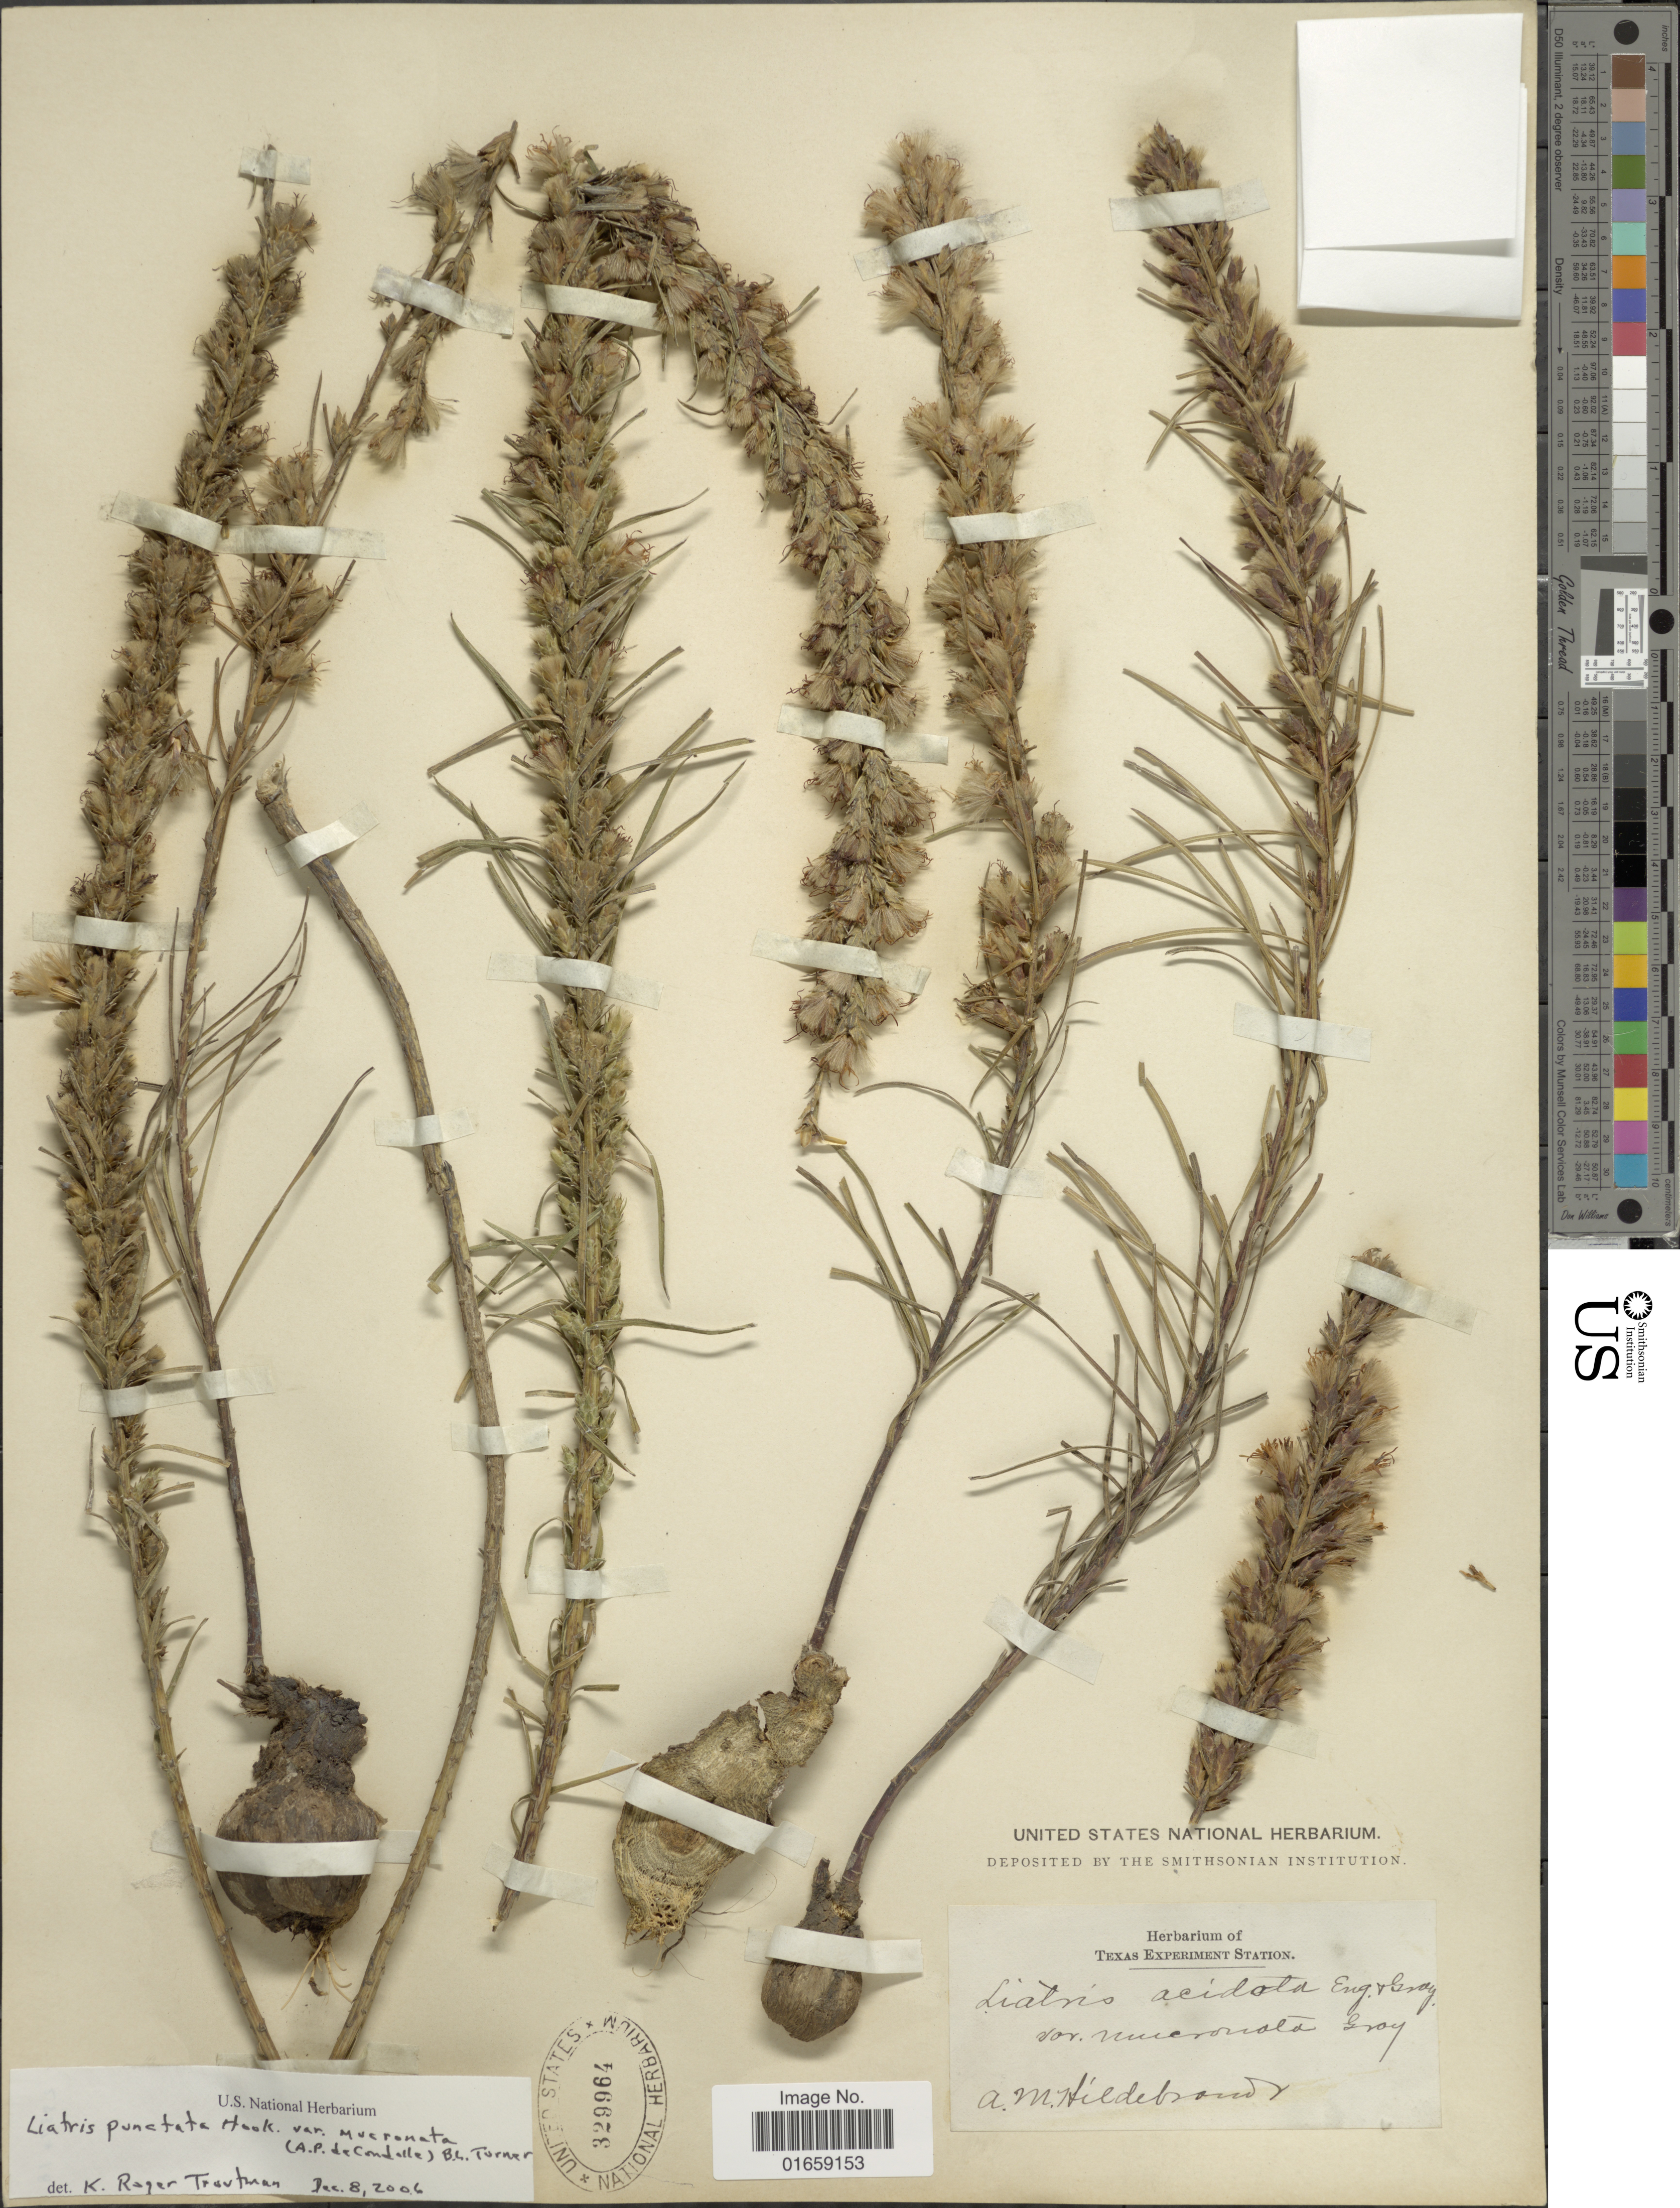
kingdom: Plantae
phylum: Tracheophyta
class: Magnoliopsida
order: Asterales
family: Asteraceae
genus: Liatris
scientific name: Liatris punctata var. mucronata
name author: (DC.) B.L. Turner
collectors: A. Hildebrand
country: United States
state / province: Texas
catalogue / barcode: US 329964